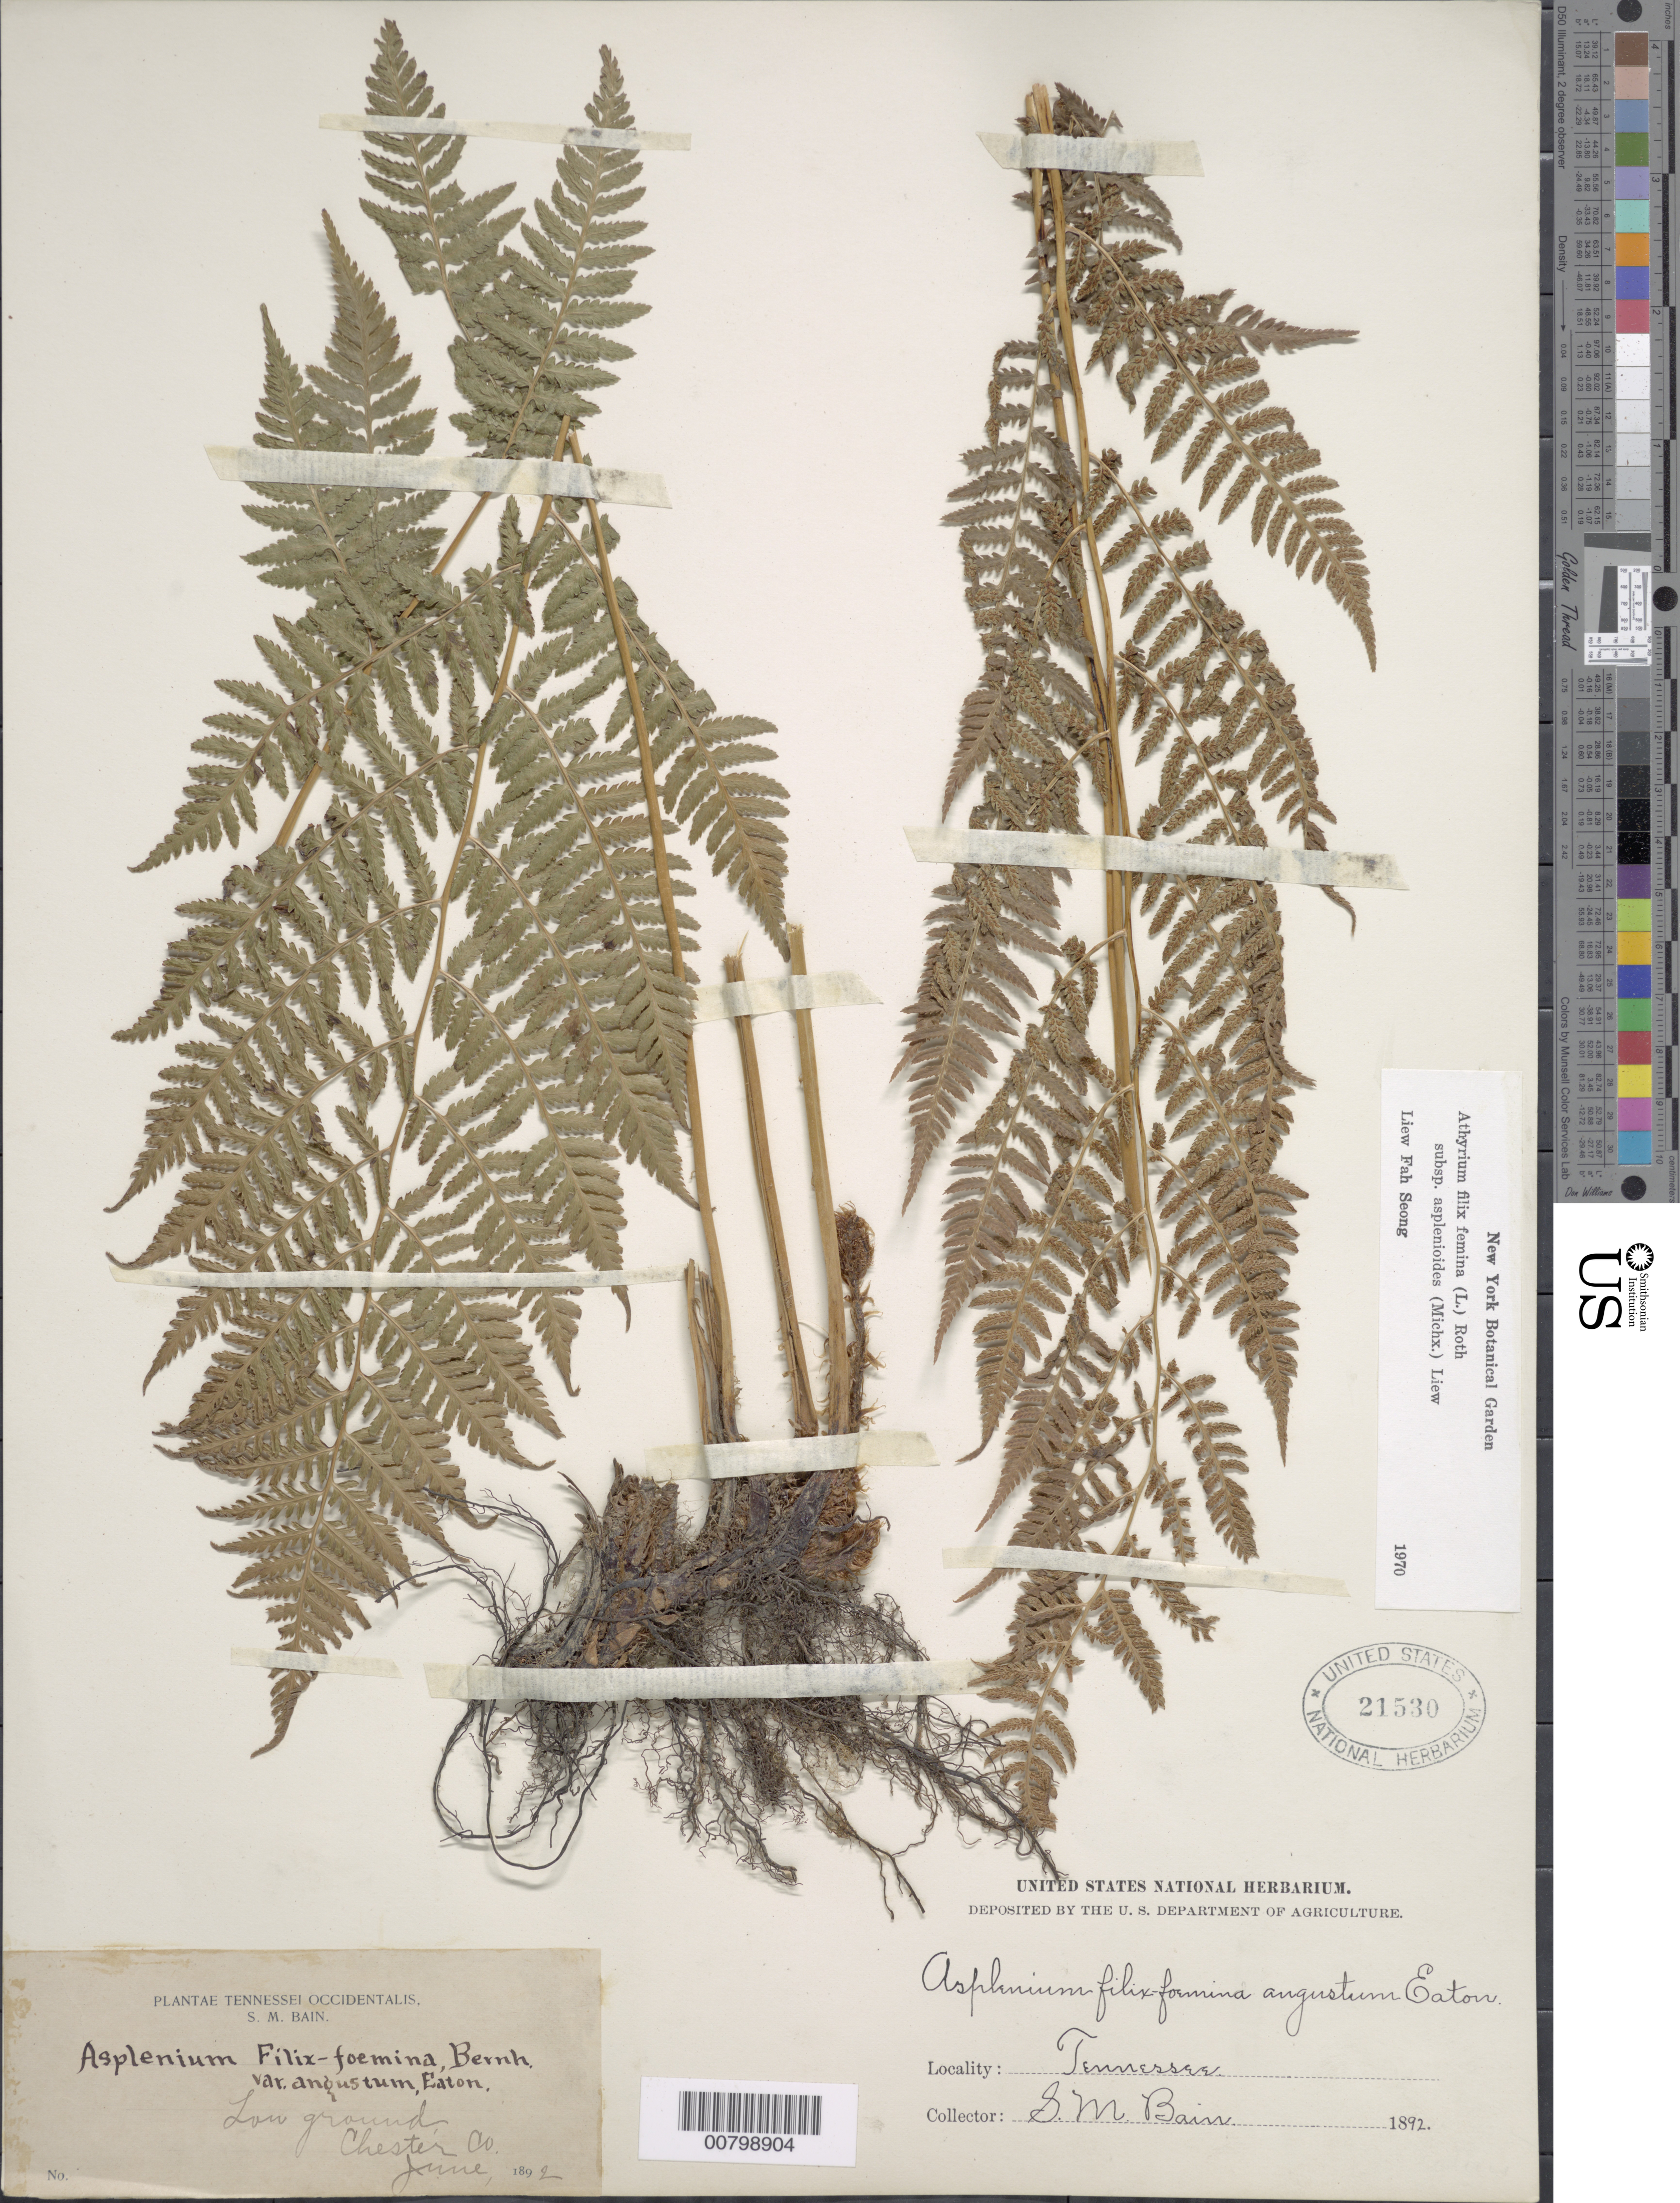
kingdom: Plantae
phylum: Tracheophyta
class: Polypodiopsida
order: Polypodiales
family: Athyriaceae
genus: Athyrium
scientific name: Athyrium filix-femina subsp. asplenioides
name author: (Michx.) Hultén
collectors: S. M. Bain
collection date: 1892-06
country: United States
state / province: Tennessee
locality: Chester Co.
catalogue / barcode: US 21530